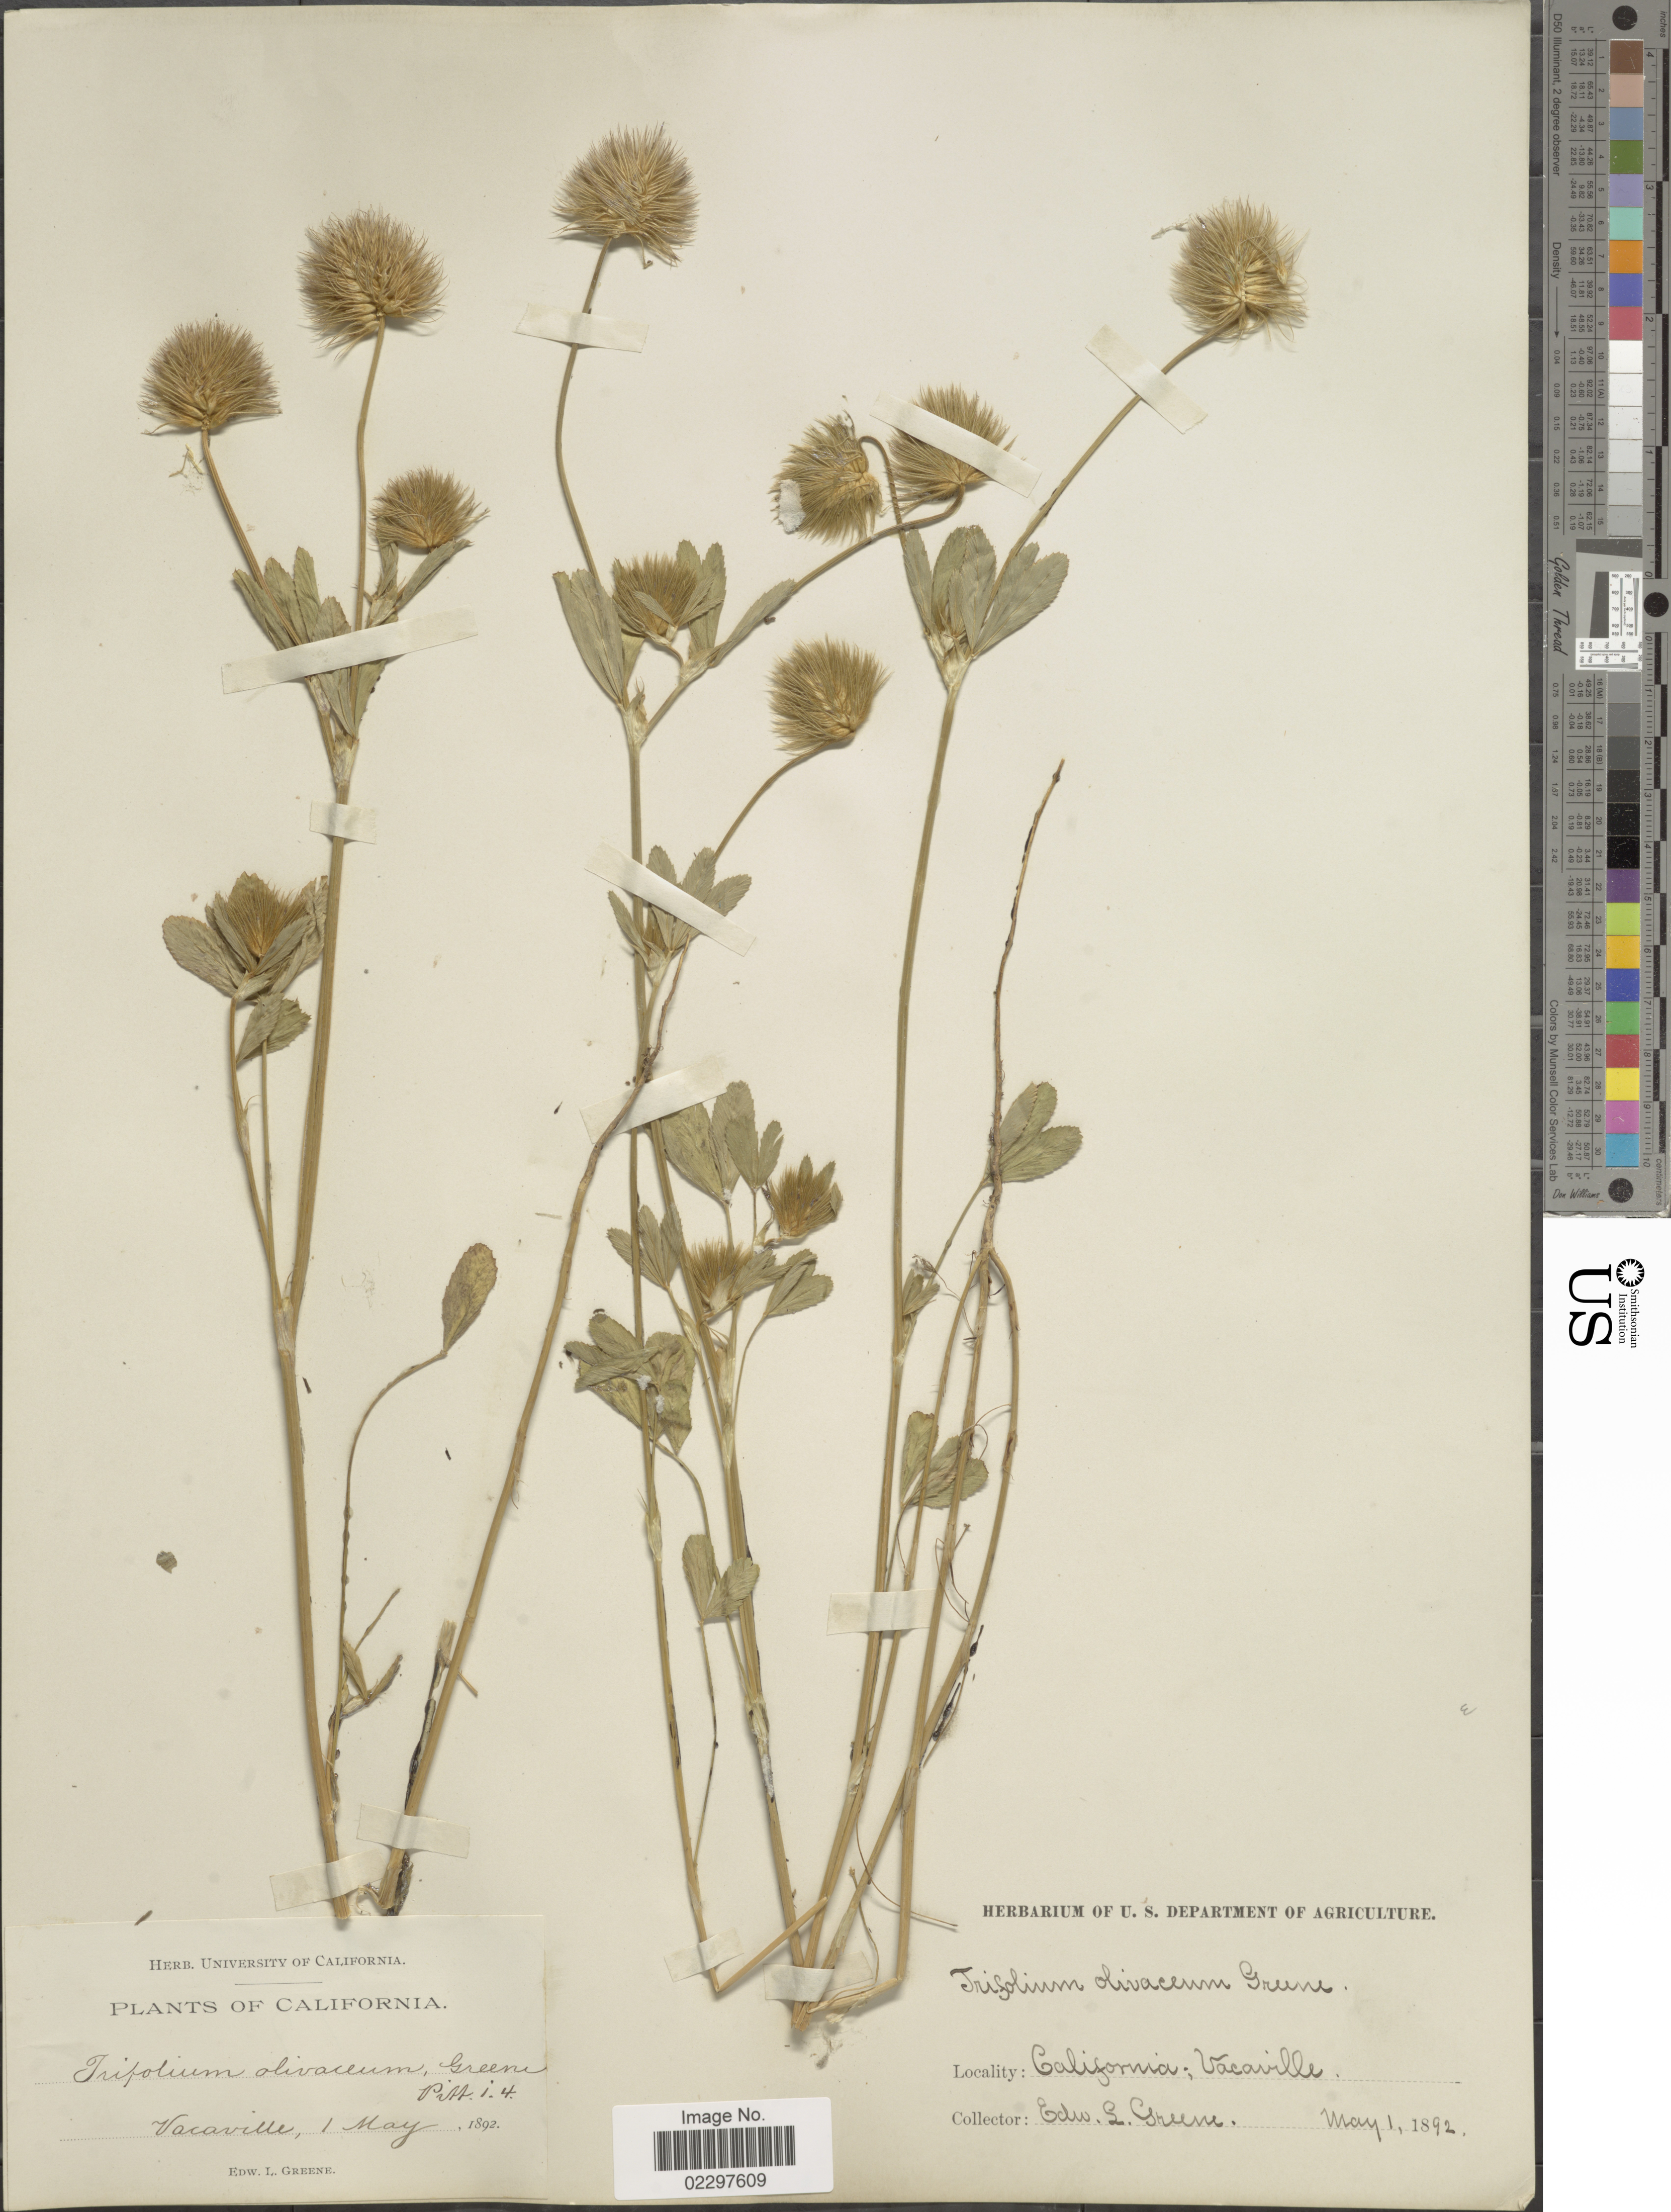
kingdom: Plantae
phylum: Tracheophyta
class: Magnoliopsida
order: Fabales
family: Fabaceae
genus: Trifolium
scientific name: Trifolium olivaceum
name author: Greene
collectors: E. L. Greene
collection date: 1892-05-01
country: United States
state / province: California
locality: Vacaville